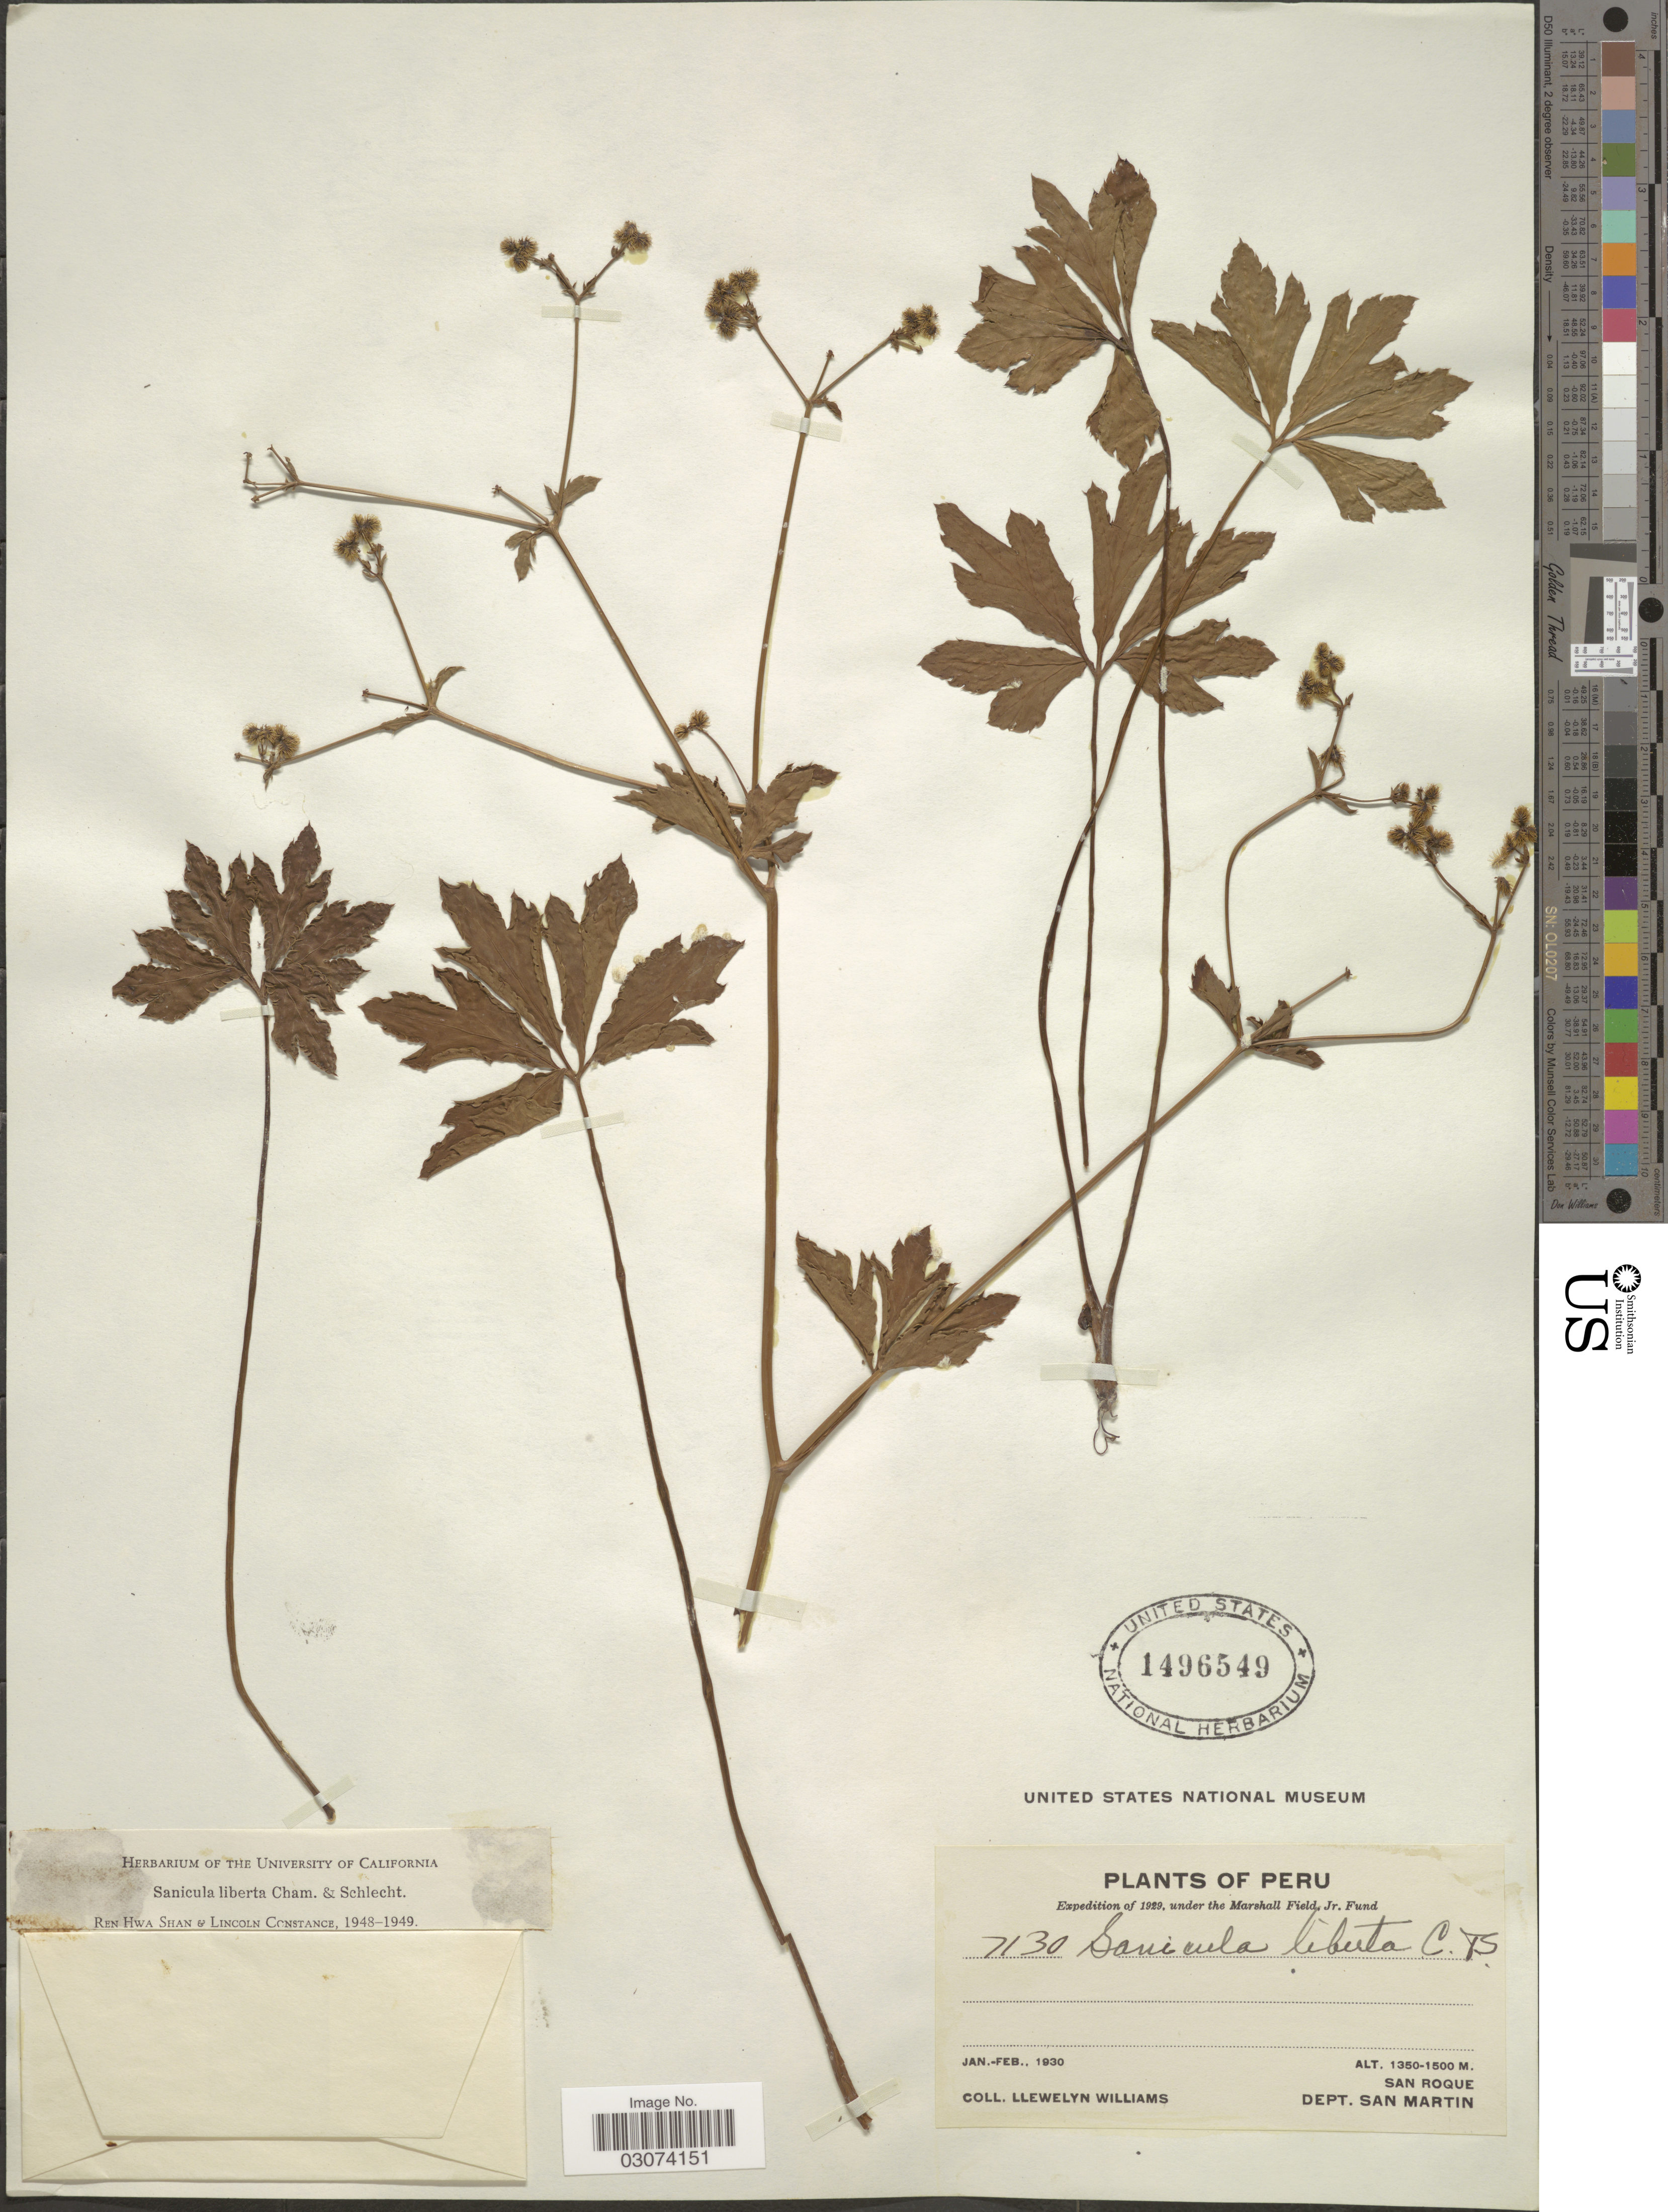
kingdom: Plantae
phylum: Tracheophyta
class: Magnoliopsida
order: Apiales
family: Apiaceae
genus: Sanicula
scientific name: Sanicula liberta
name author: Cham. & Schltdl.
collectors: Ll. Williams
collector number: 7130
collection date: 1930-01/1930-02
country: Peru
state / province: San Martín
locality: San Roque. Dept. San Martin.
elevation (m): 1350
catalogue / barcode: US 1496549